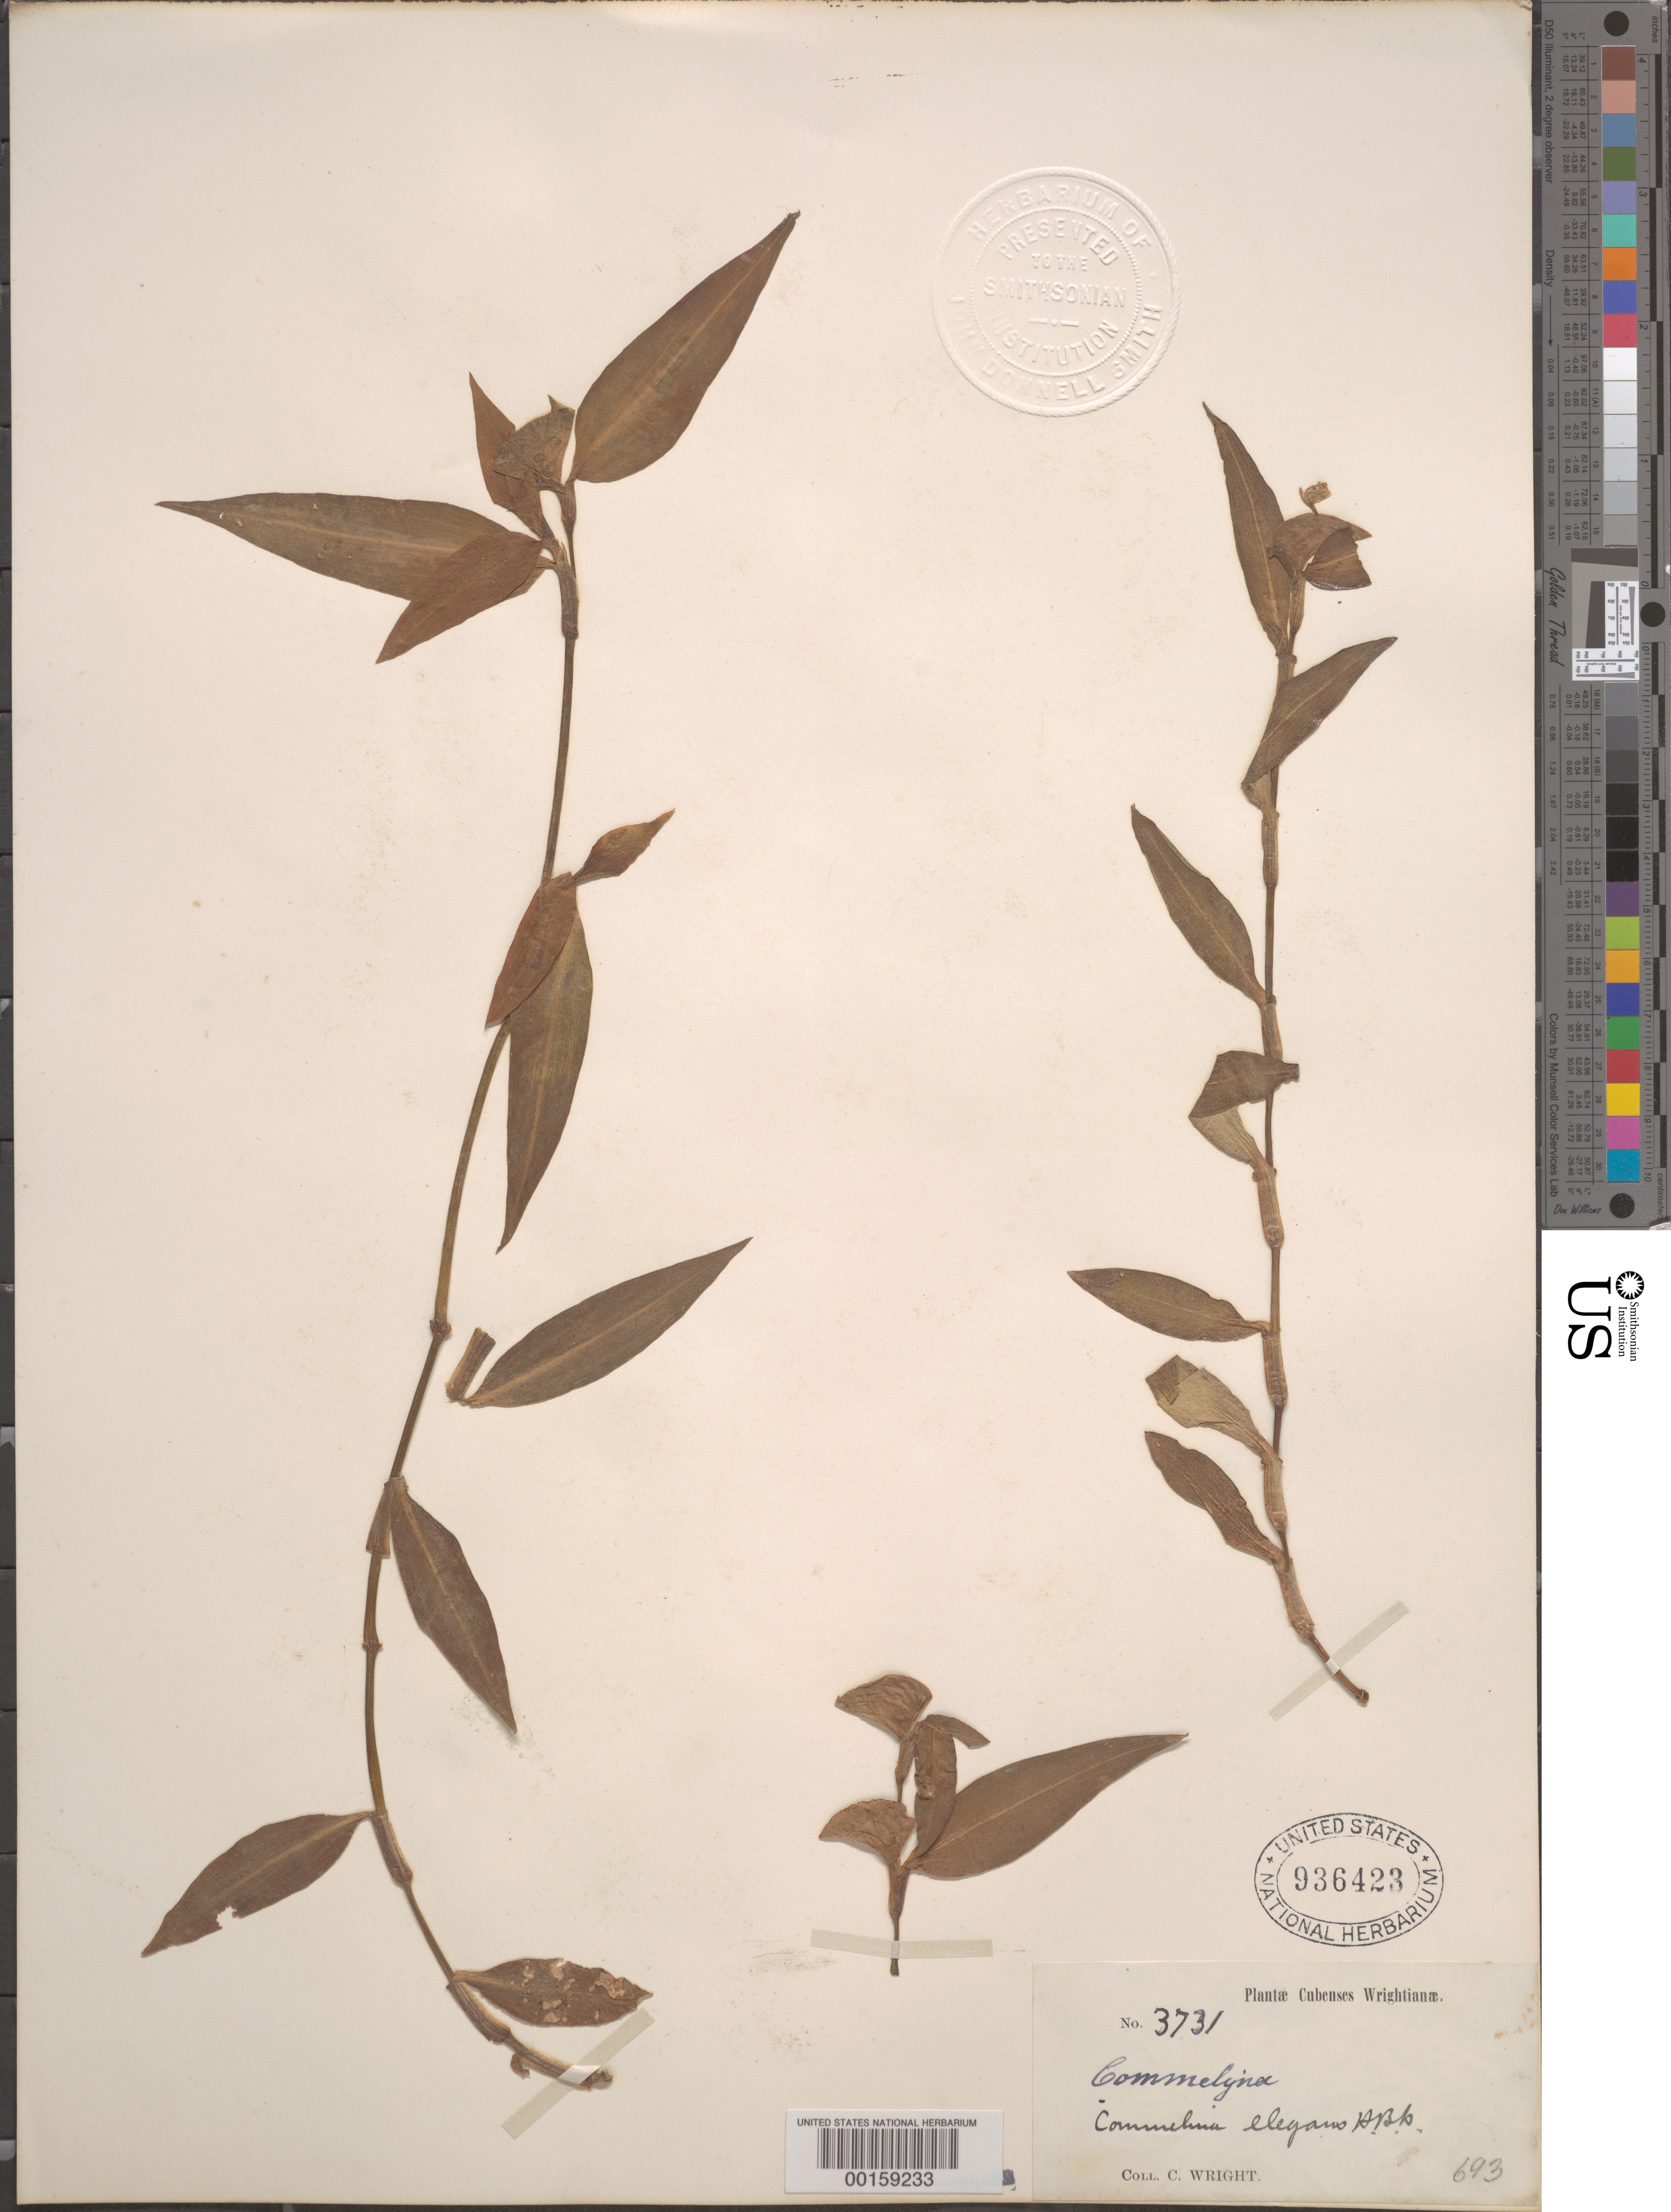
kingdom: Plantae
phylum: Tracheophyta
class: Liliopsida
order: Commelinales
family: Commelinaceae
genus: Commelina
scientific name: Commelina erecta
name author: L.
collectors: C. Wright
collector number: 3731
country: Cuba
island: Greater Antilles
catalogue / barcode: US 936423